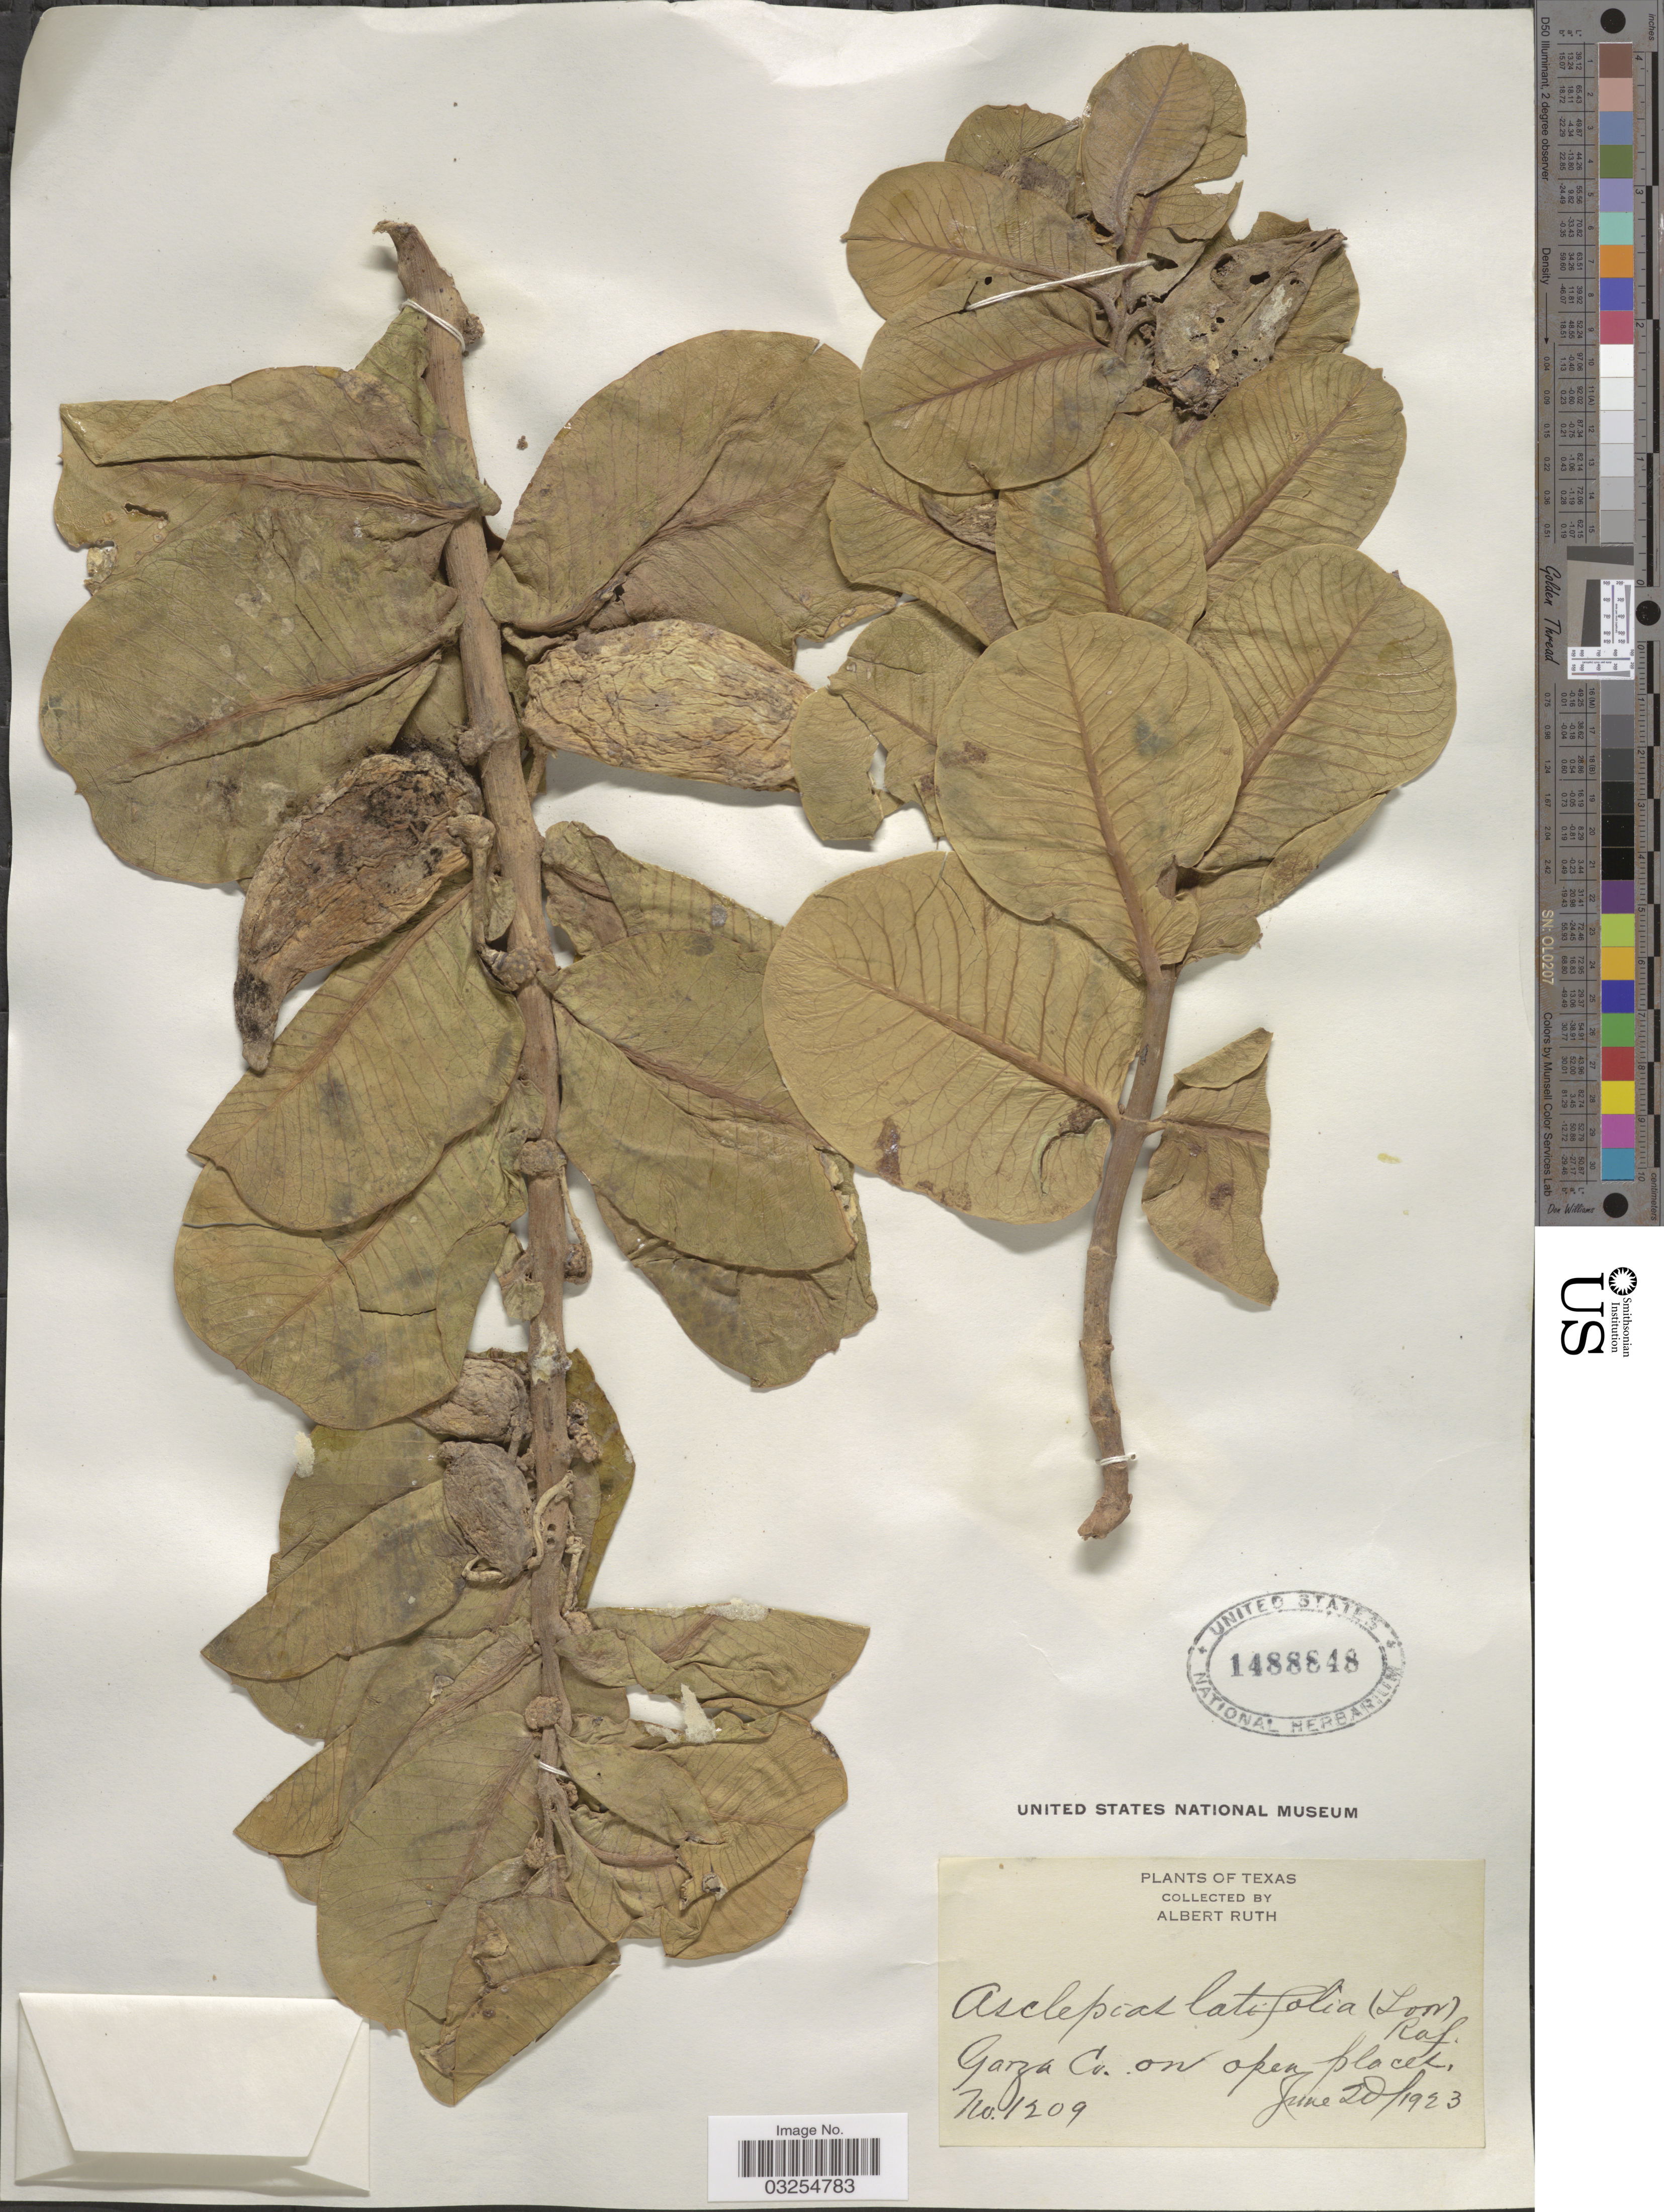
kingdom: Plantae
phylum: Tracheophyta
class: Magnoliopsida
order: Gentianales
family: Apocynaceae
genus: Asclepias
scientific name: Asclepias latifolia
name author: Torr.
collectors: A. Ruth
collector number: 1209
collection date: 1923-06-20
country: United States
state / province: Texas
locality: Grza Co. on open places.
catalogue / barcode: US 1488848